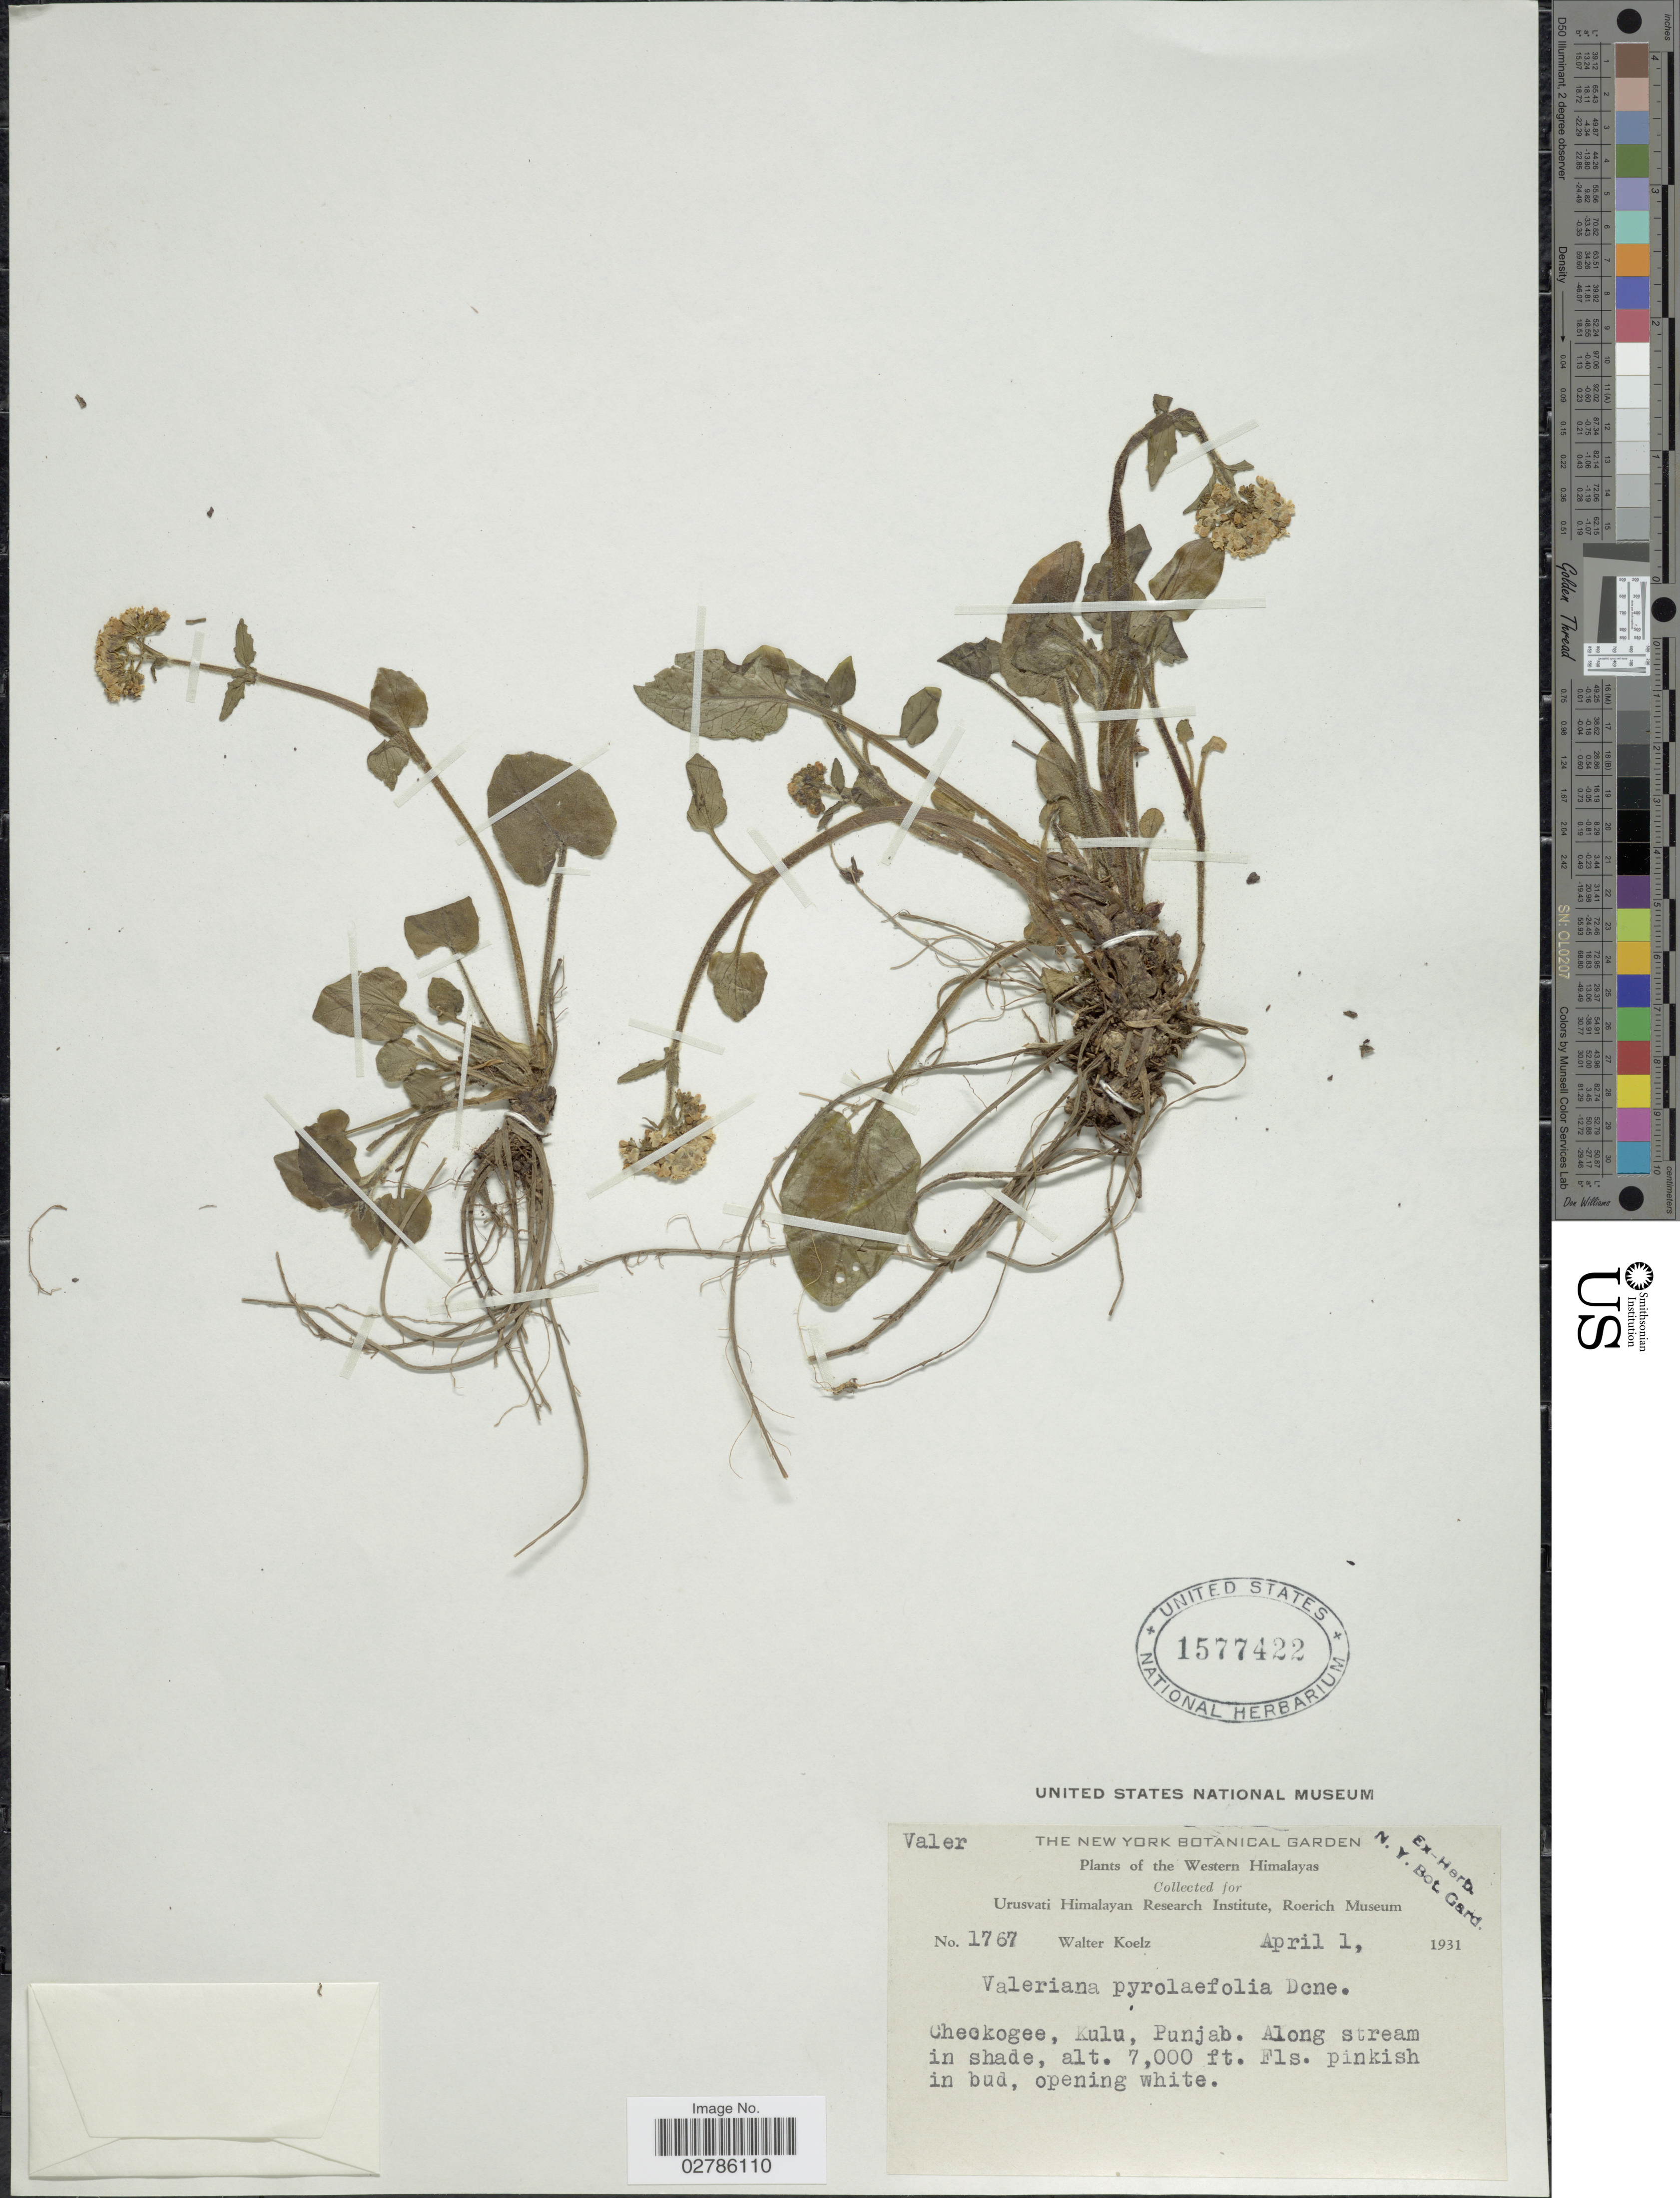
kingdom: Plantae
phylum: Tracheophyta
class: Magnoliopsida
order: Dipsacales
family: Caprifoliaceae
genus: Valeriana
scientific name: Valeriana pyrolifolia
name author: Decne.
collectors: W. N. Koelz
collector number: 1767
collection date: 1931-04-01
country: India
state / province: Punjab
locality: Western Himalayas. Checkogee, Kulu, Punjab.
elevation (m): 2134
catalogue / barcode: US 1577422